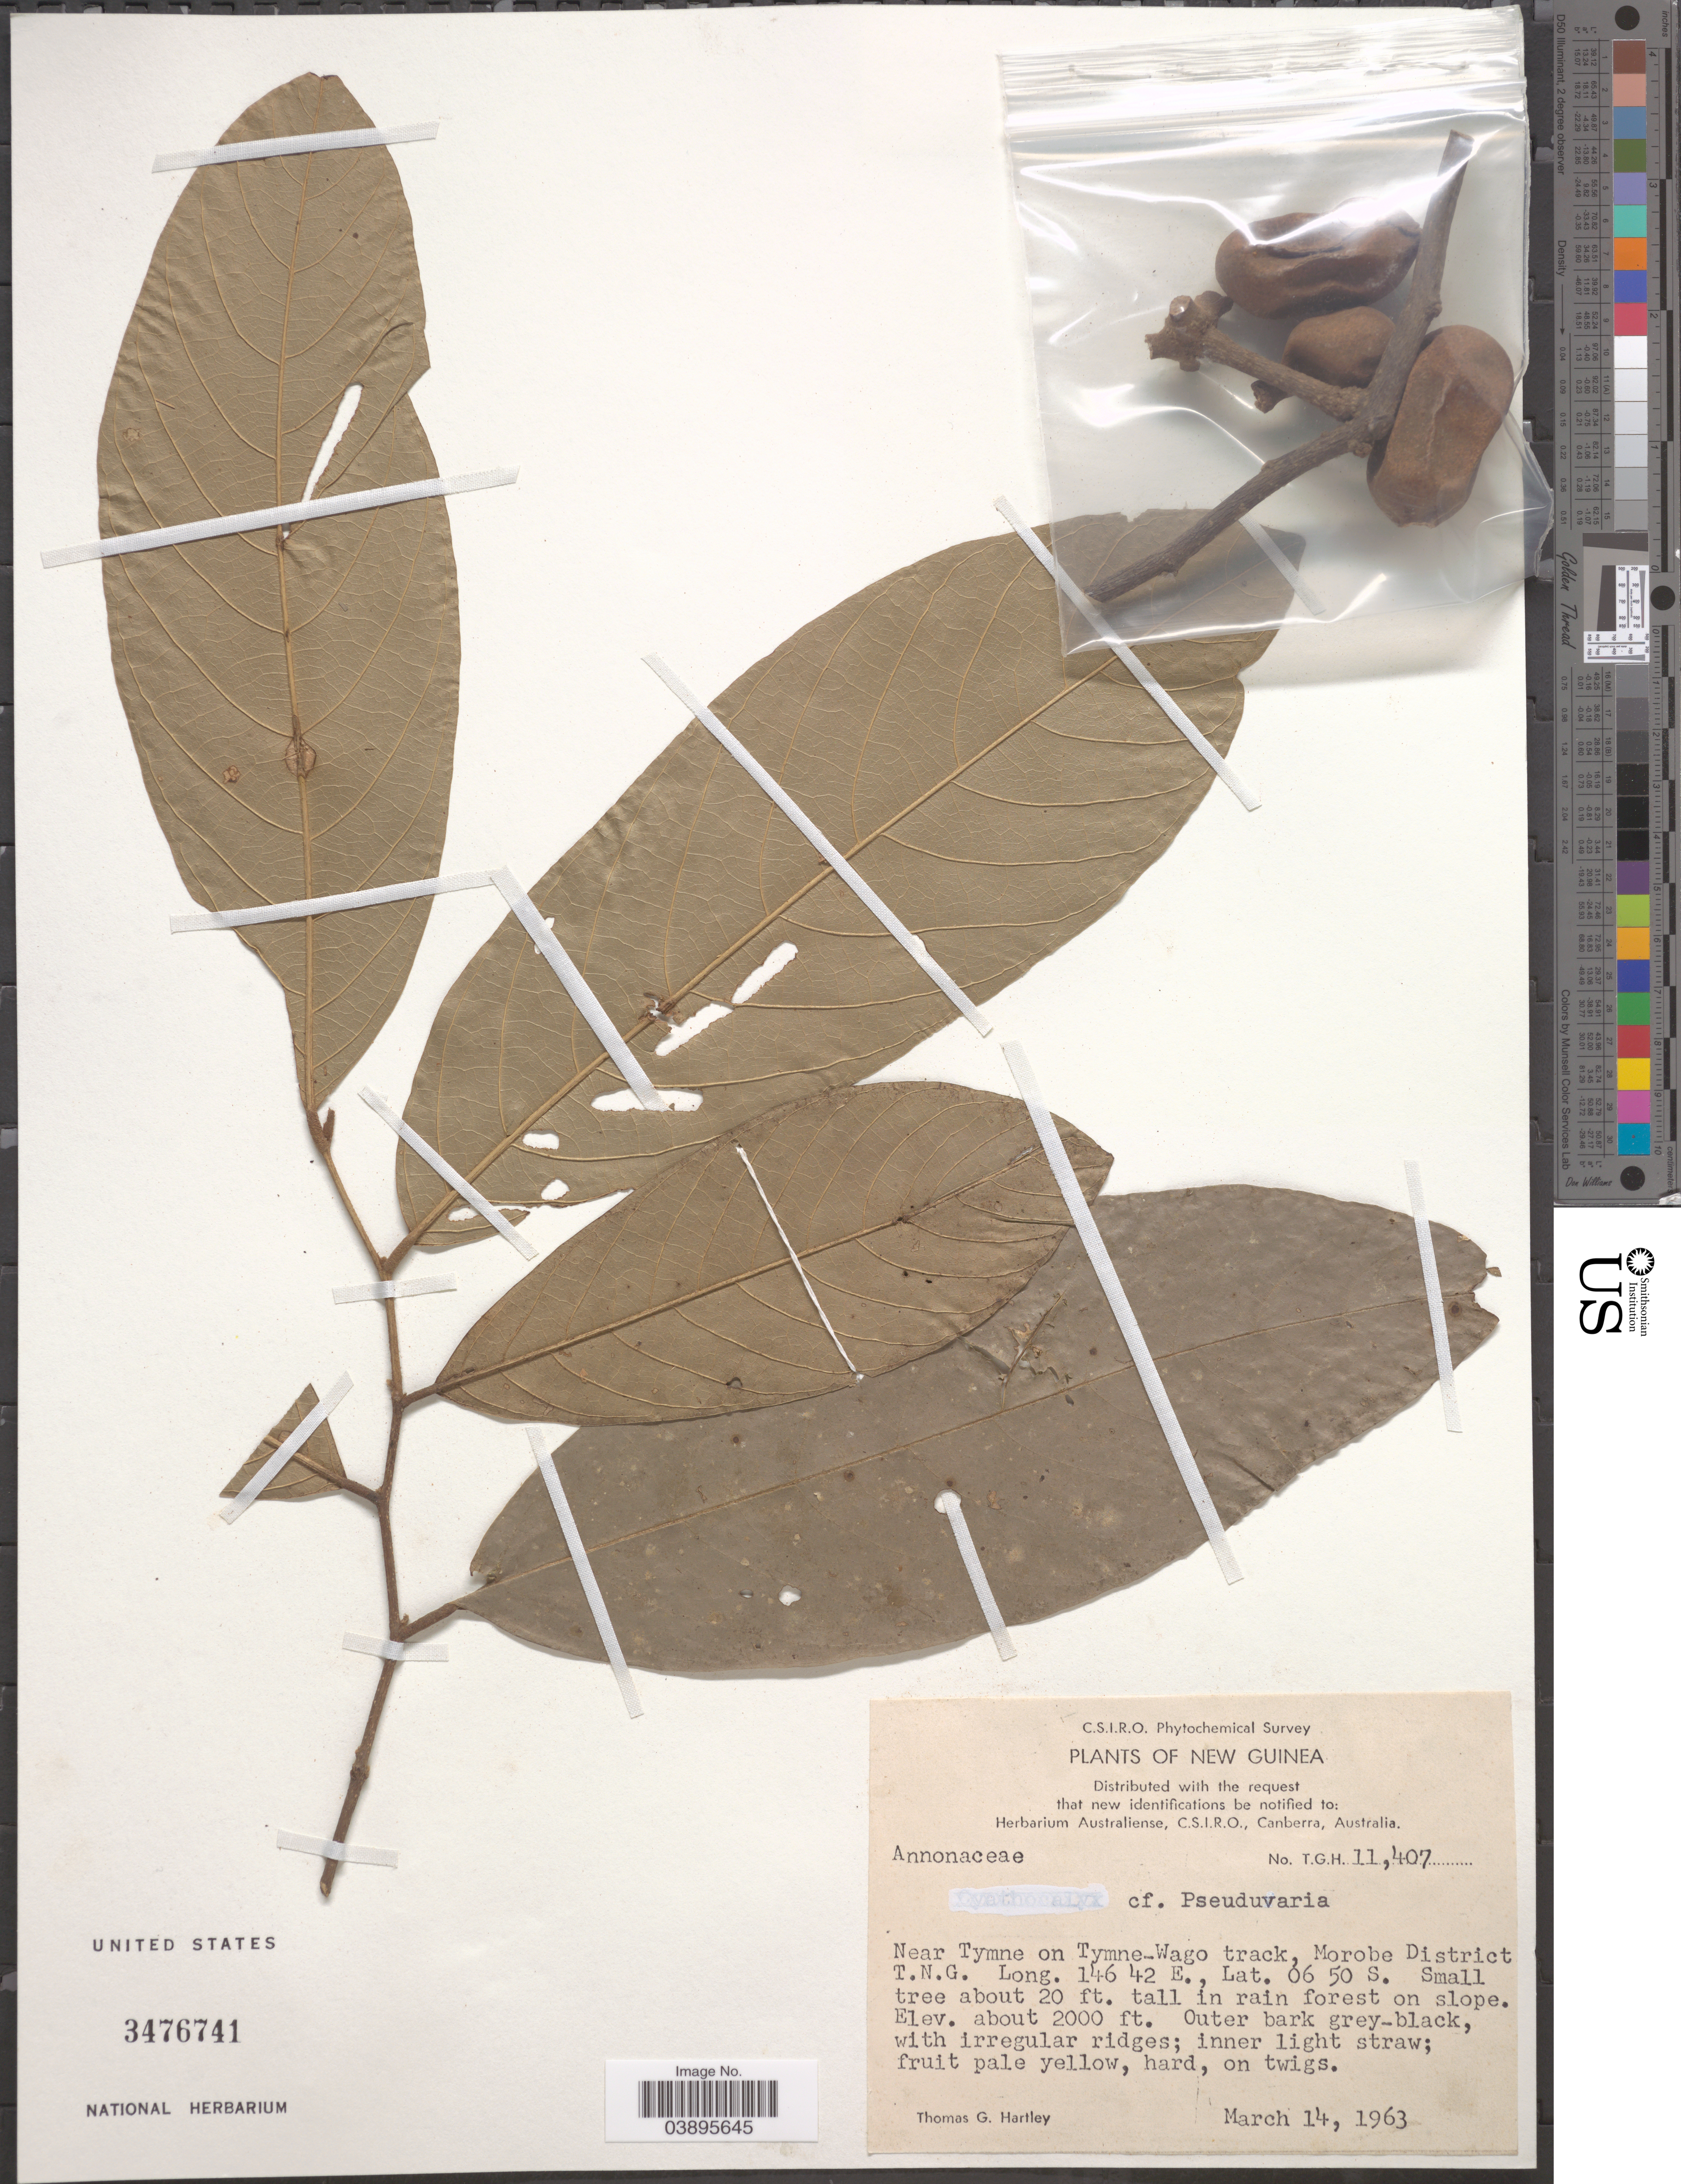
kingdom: Plantae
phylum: Tracheophyta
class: Magnoliopsida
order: Magnoliales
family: Annonaceae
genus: Pseuduvaria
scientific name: Pseuduvaria sp.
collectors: T. G. Hartley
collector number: TGH11407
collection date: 1963-03-14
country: Papua New Guinea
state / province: Morobe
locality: New Guinea. Near Tymne on Tymne-Wago track, Morobe District T.N.G.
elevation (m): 610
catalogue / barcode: US 3476741